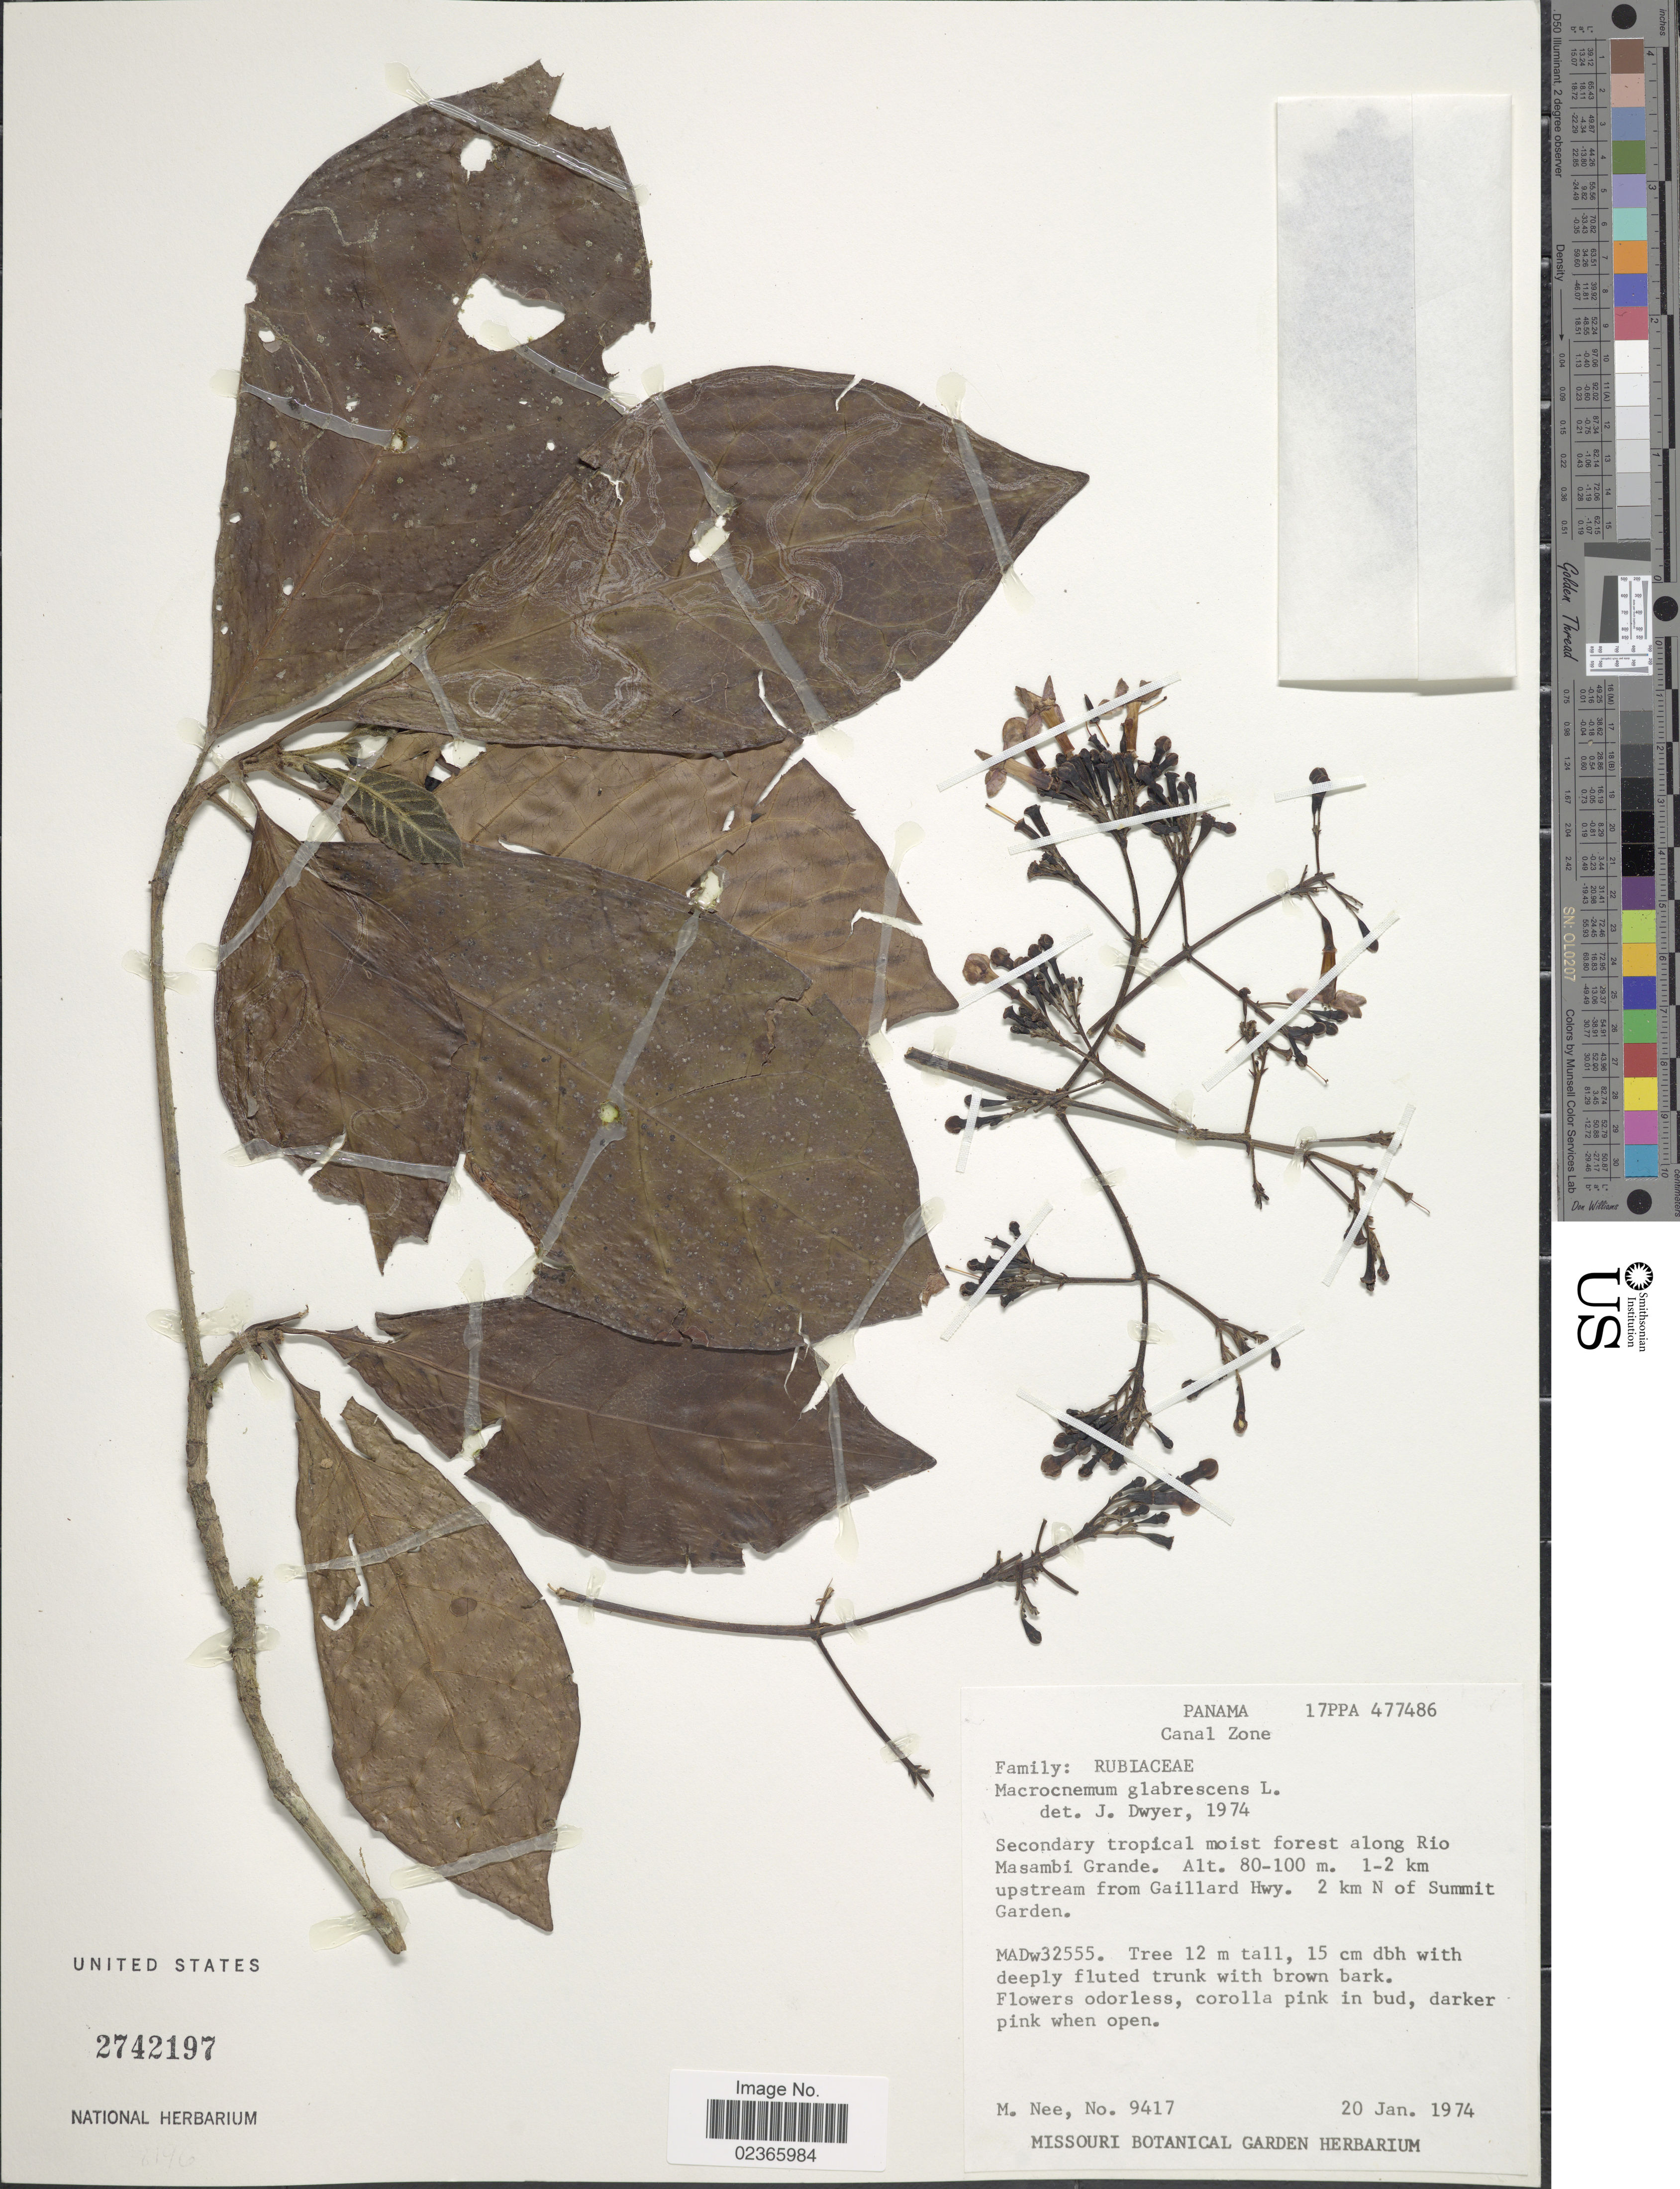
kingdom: Plantae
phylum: Tracheophyta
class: Magnoliopsida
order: Gentianales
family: Rubiaceae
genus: Macrocnemum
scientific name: Macrocnemum glabrescens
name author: (Benth.) Wedd.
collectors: M. Nee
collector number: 9417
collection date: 1974-01-20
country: Panama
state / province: Colón / Panamá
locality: Panama, Canal Zone. Secondary tropical moist forest along Rio Masambi Grande. 1-2 km upstream from Gaillard Hwy. 2 km N of summit. Garden.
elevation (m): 80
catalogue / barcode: US 2742197